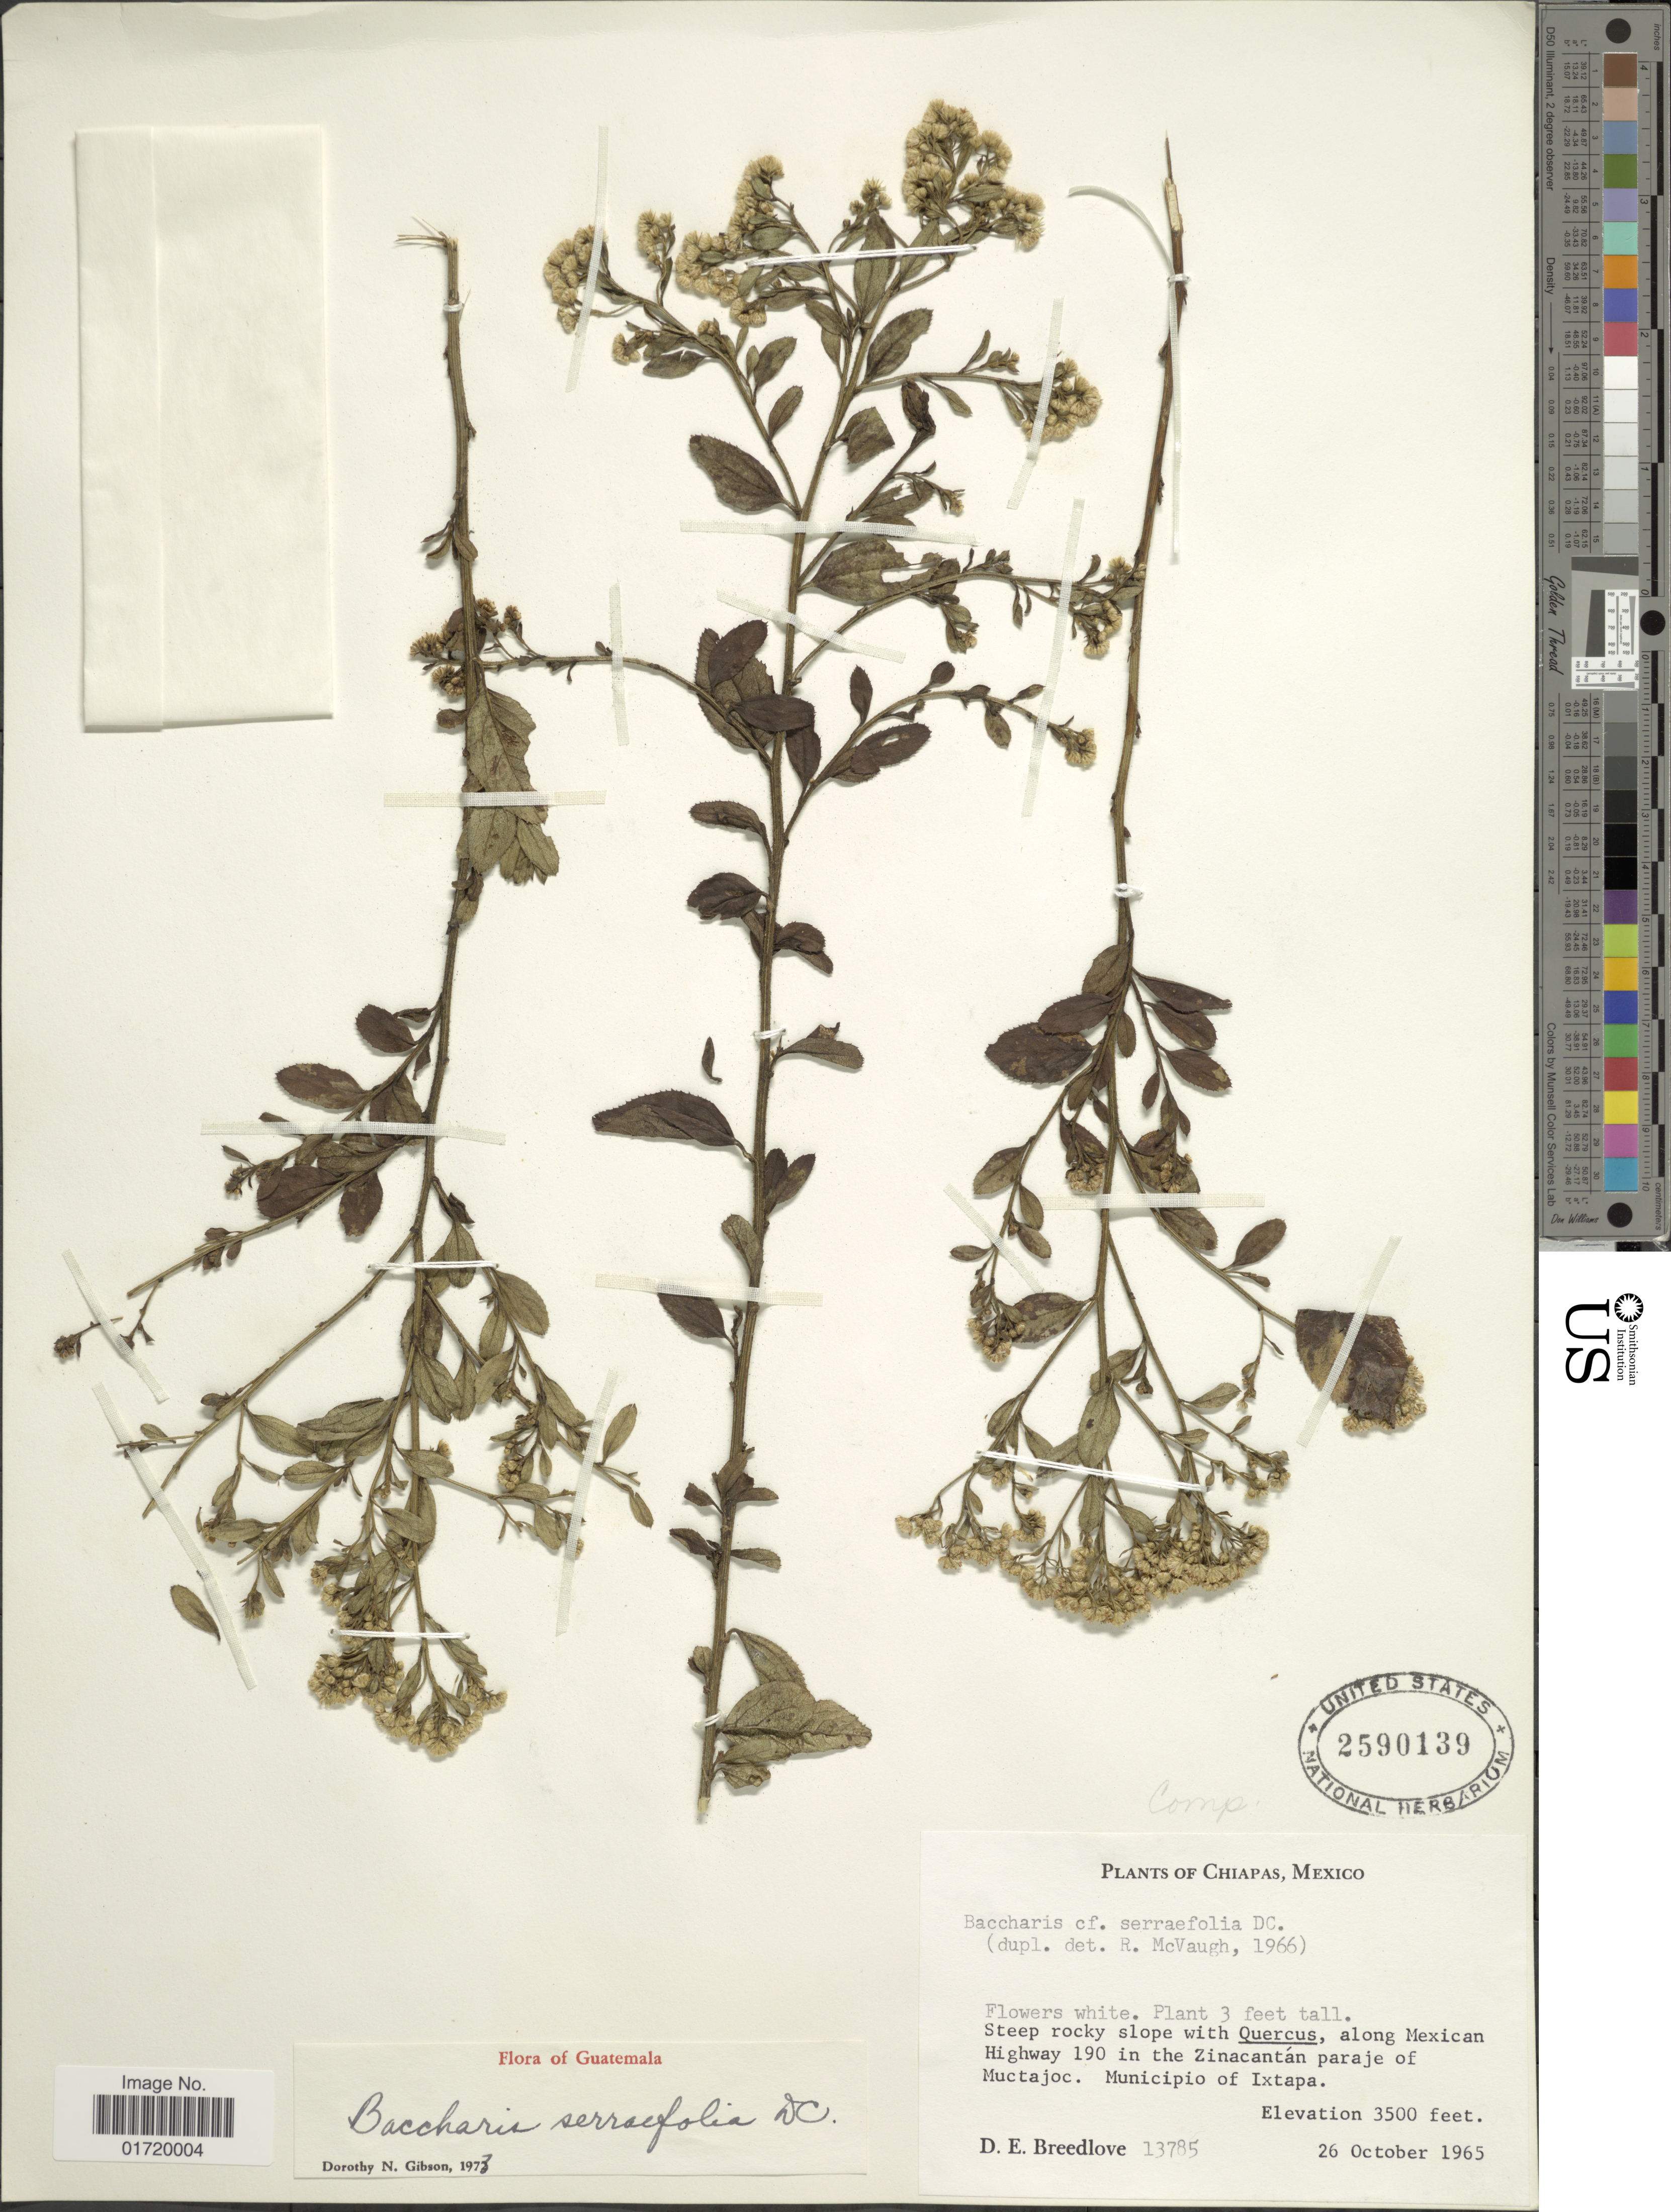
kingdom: Plantae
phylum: Tracheophyta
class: Magnoliopsida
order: Asterales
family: Asteraceae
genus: Baccharis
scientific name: Baccharis serrifolia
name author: DC.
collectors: D. E. Breedlove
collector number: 13785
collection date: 1965-10-26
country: Mexico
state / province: Chiapas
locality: Along Mexican Highway 190 in the Zinacantan paraje of Muctajoc, Municipio of Ixtapa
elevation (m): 1067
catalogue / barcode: US 2590139